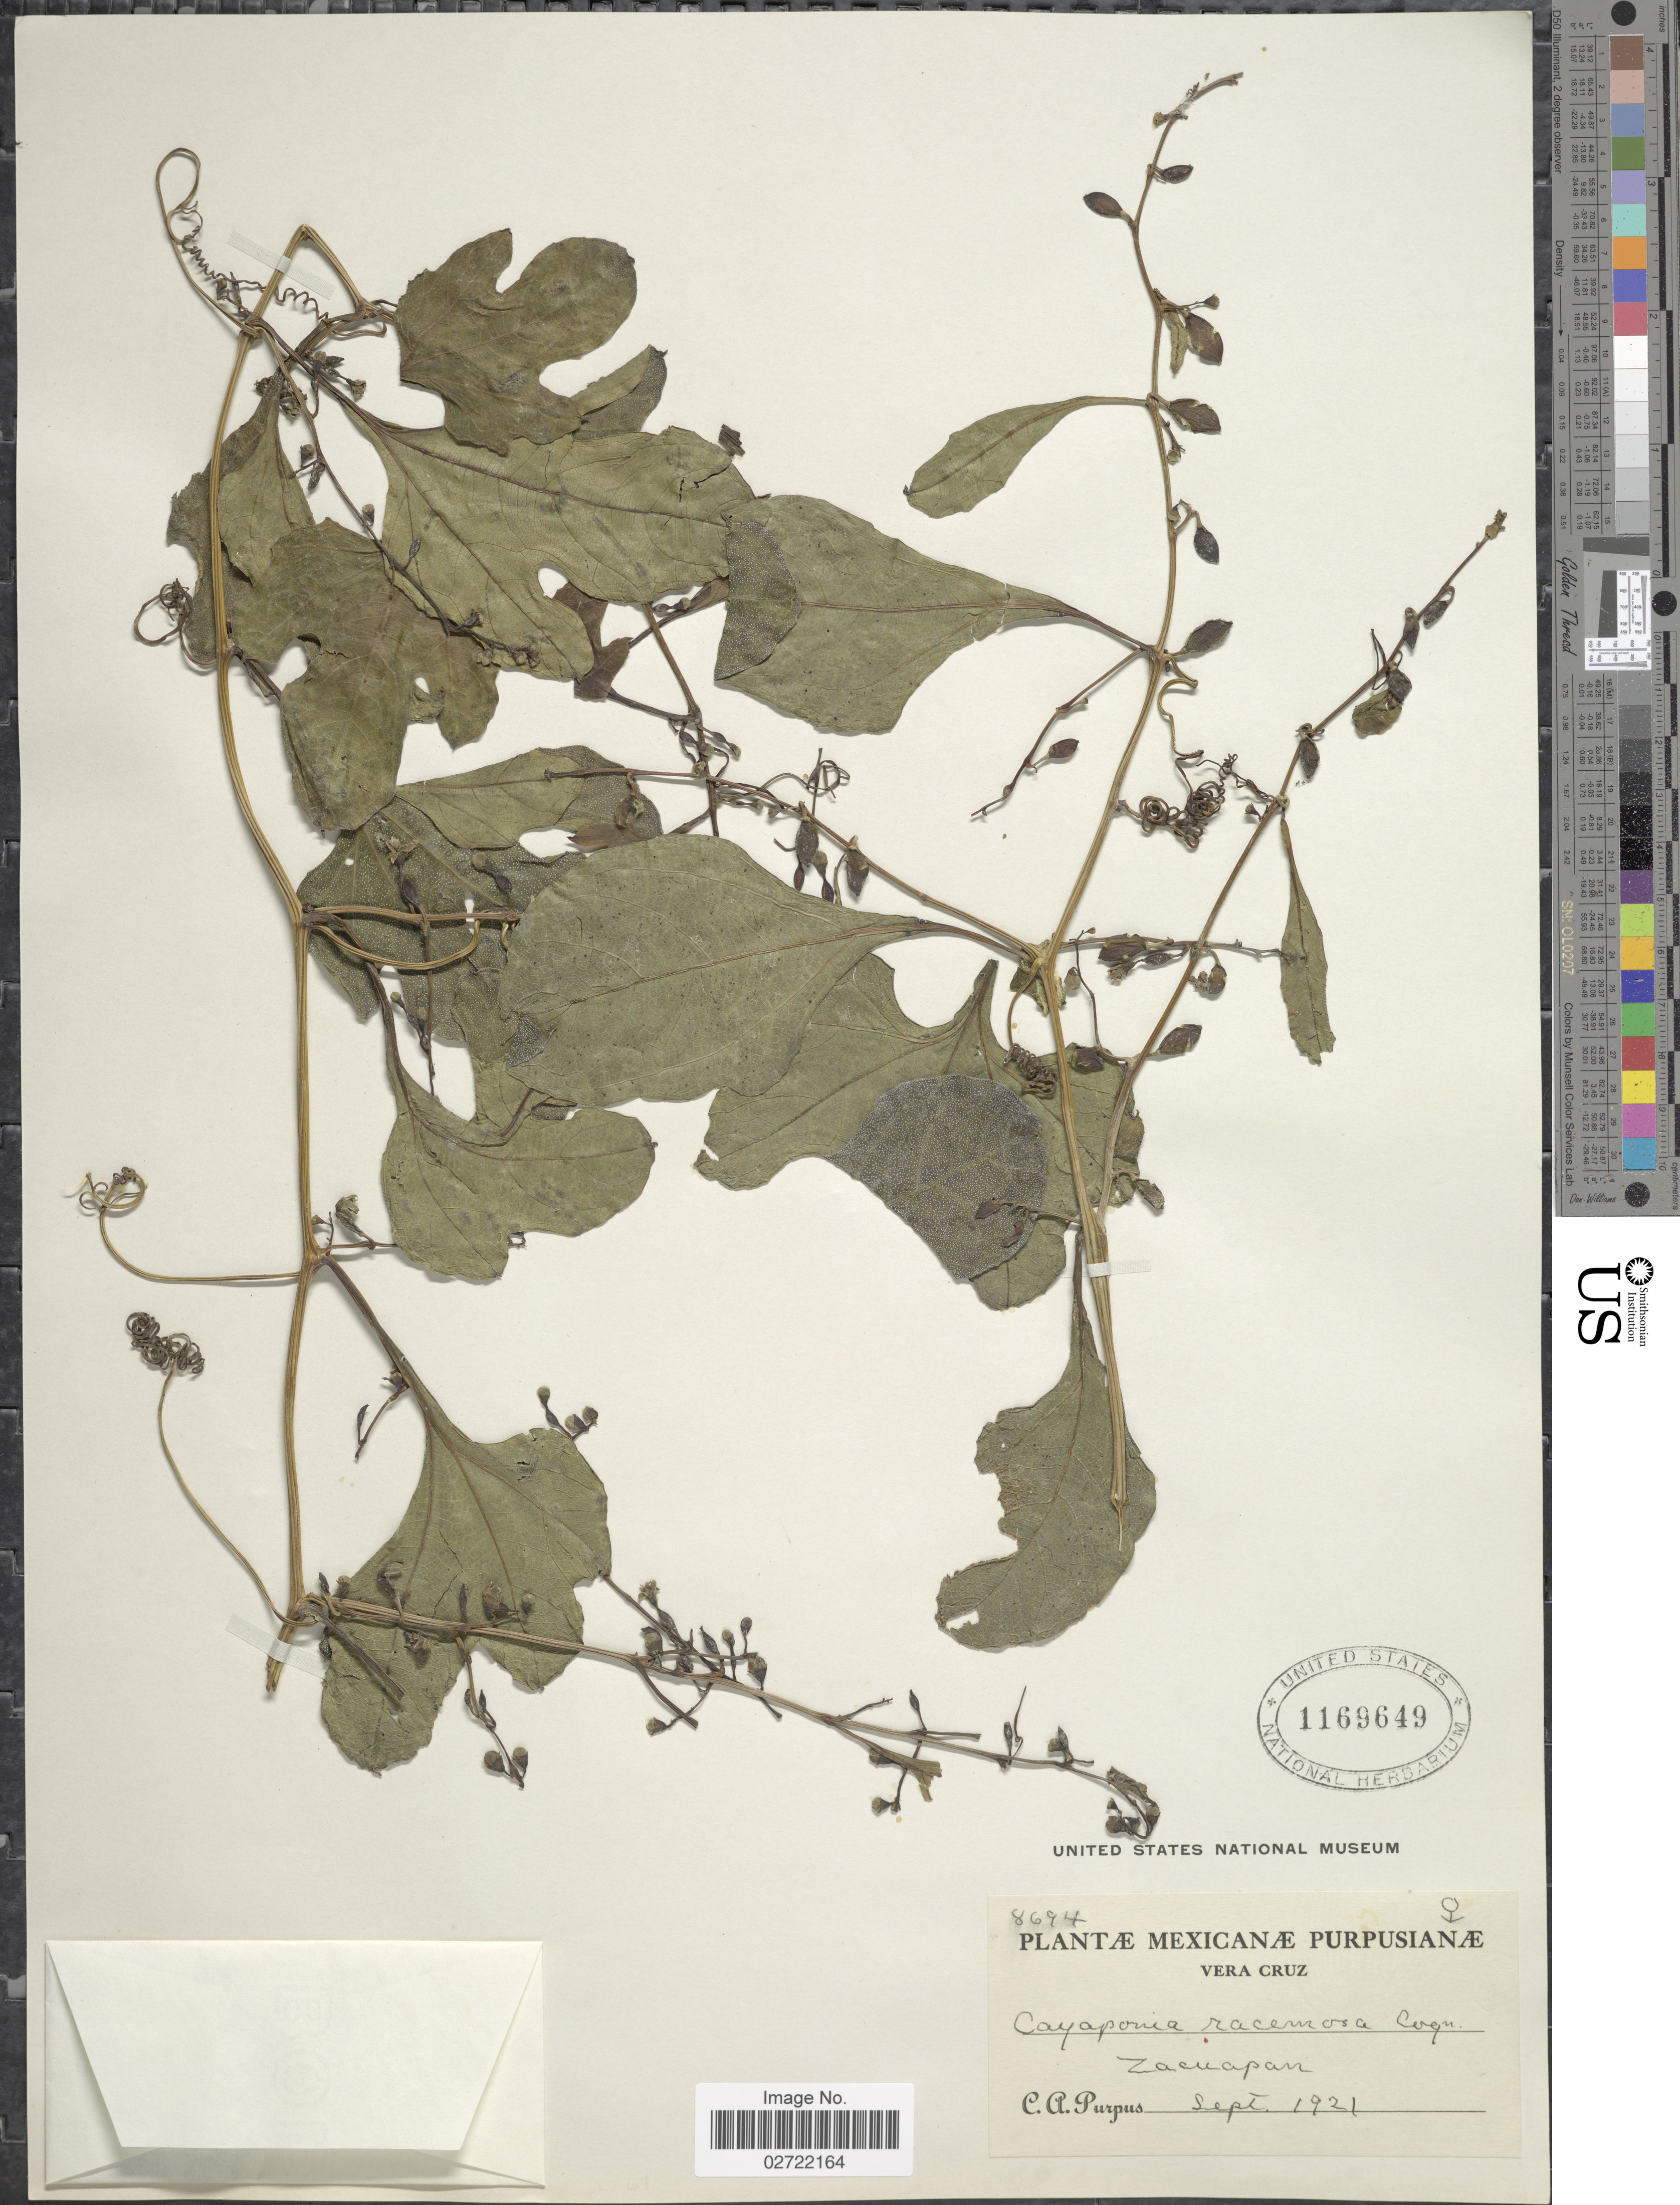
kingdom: Plantae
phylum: Tracheophyta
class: Magnoliopsida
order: Cucurbitales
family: Cucurbitaceae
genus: Cayaponia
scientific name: Cayaponia racemosa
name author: (Mill.) Cogn.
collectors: C. A. Purpus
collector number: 8694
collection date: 1921-09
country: Mexico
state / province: Veracruz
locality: Vera Cruz. Zacuapan.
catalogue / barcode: US 1169649